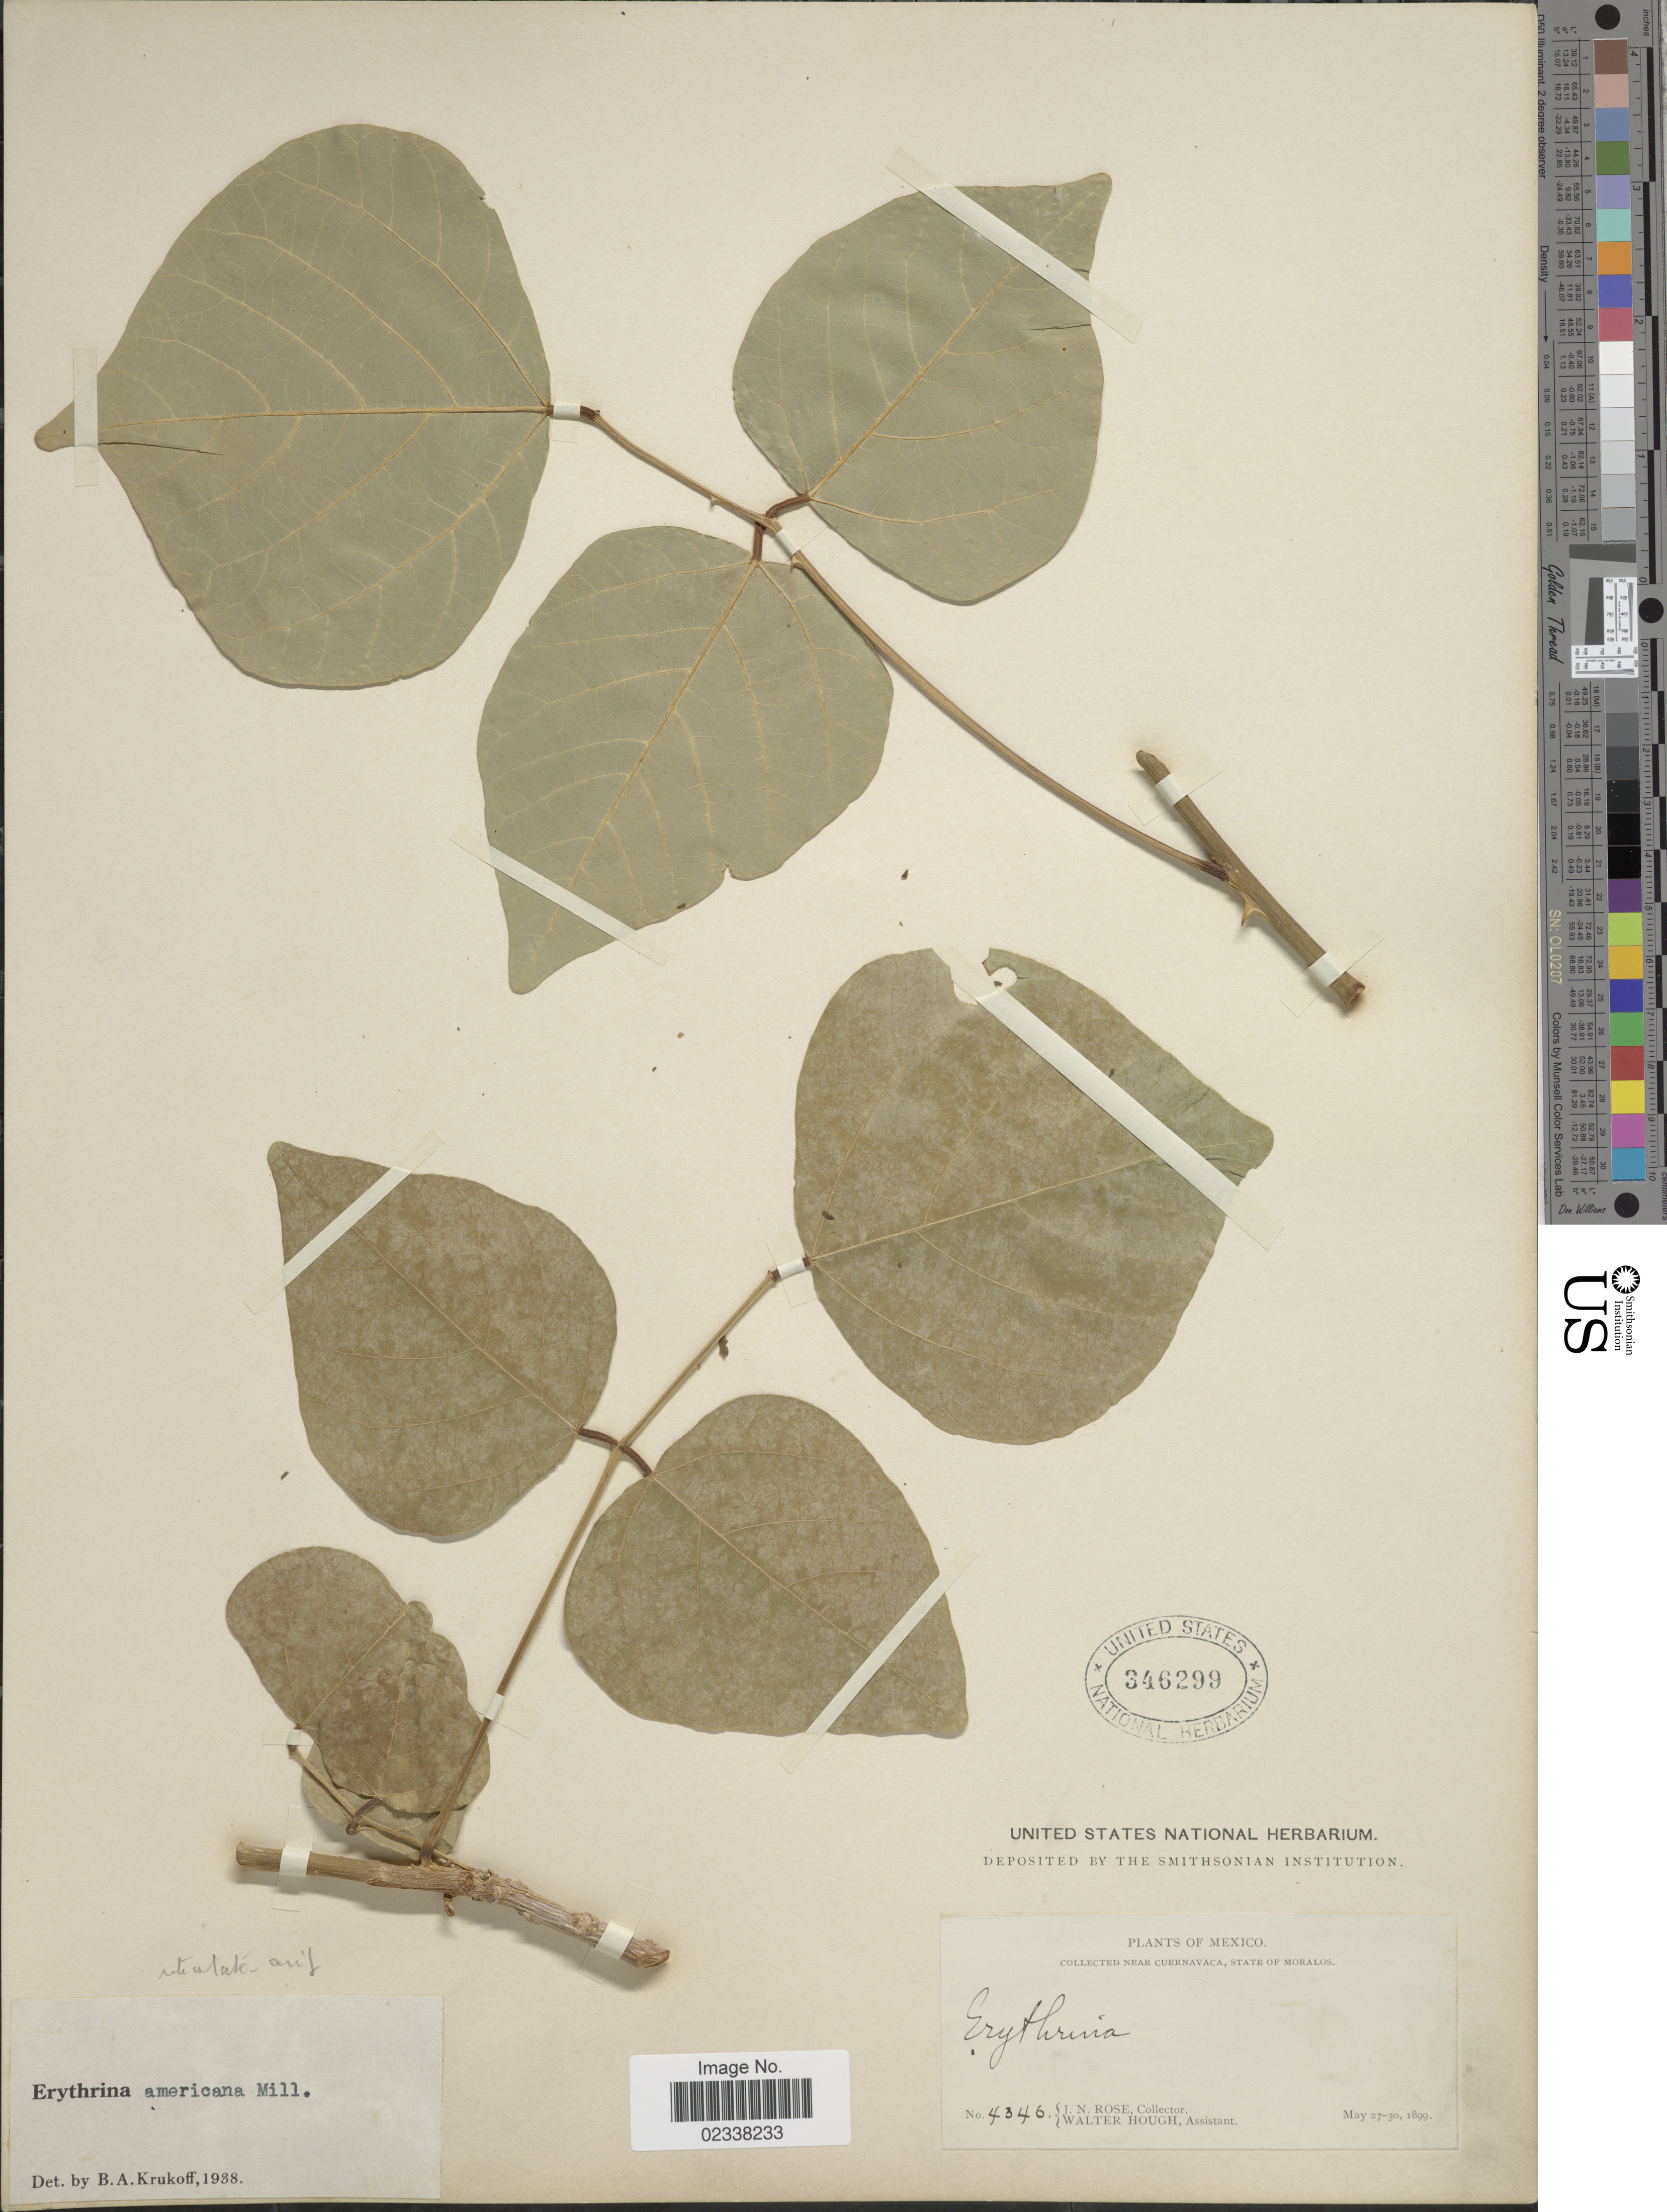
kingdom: Plantae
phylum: Tracheophyta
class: Magnoliopsida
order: Fabales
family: Fabaceae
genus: Erythrina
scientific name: Erythrina americana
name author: Mill.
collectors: J. N. Rose & W. Hough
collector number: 4346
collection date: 1899-05-27/1899-05-30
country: Mexico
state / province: Morelos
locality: Near Cuernavaca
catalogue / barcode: US 346299